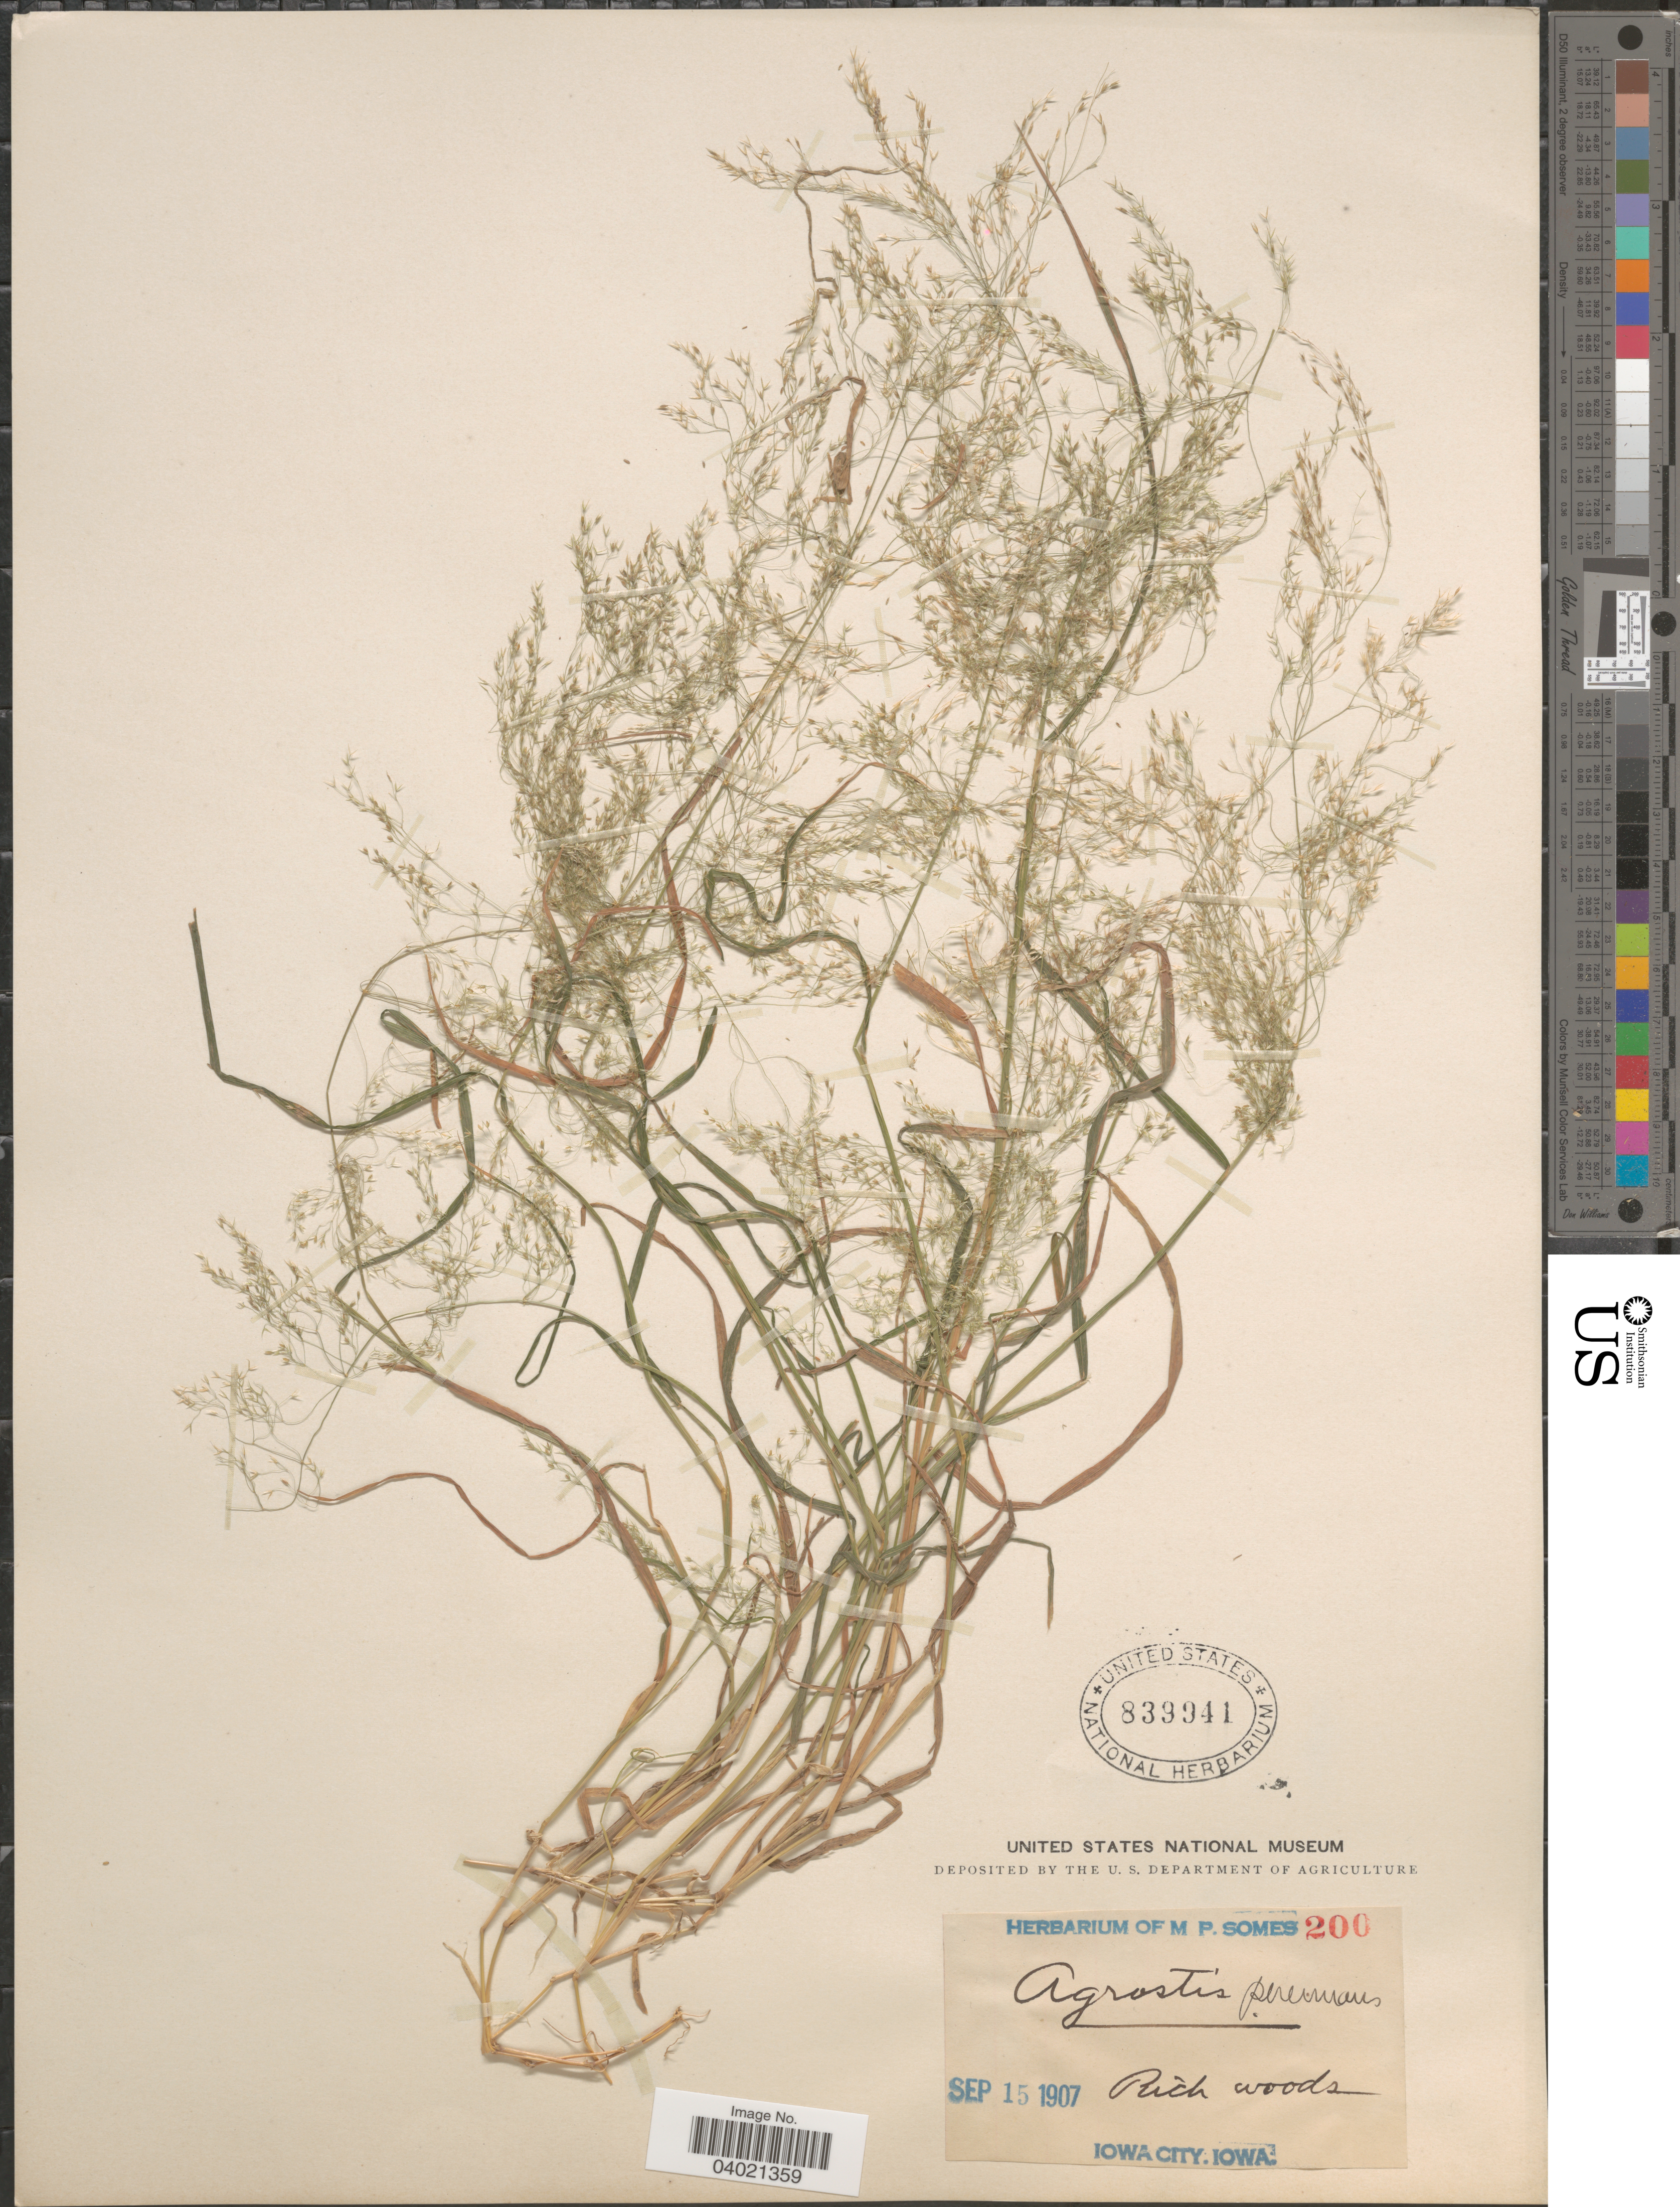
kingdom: Plantae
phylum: Tracheophyta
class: Liliopsida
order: Poales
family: Poaceae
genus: Agrostis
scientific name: Agrostis perennans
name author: (Walter) Tuck.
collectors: Ex herb. M. P. Somes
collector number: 200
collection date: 1907-09-15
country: United States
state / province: Iowa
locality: Iowa City.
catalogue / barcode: US 839941